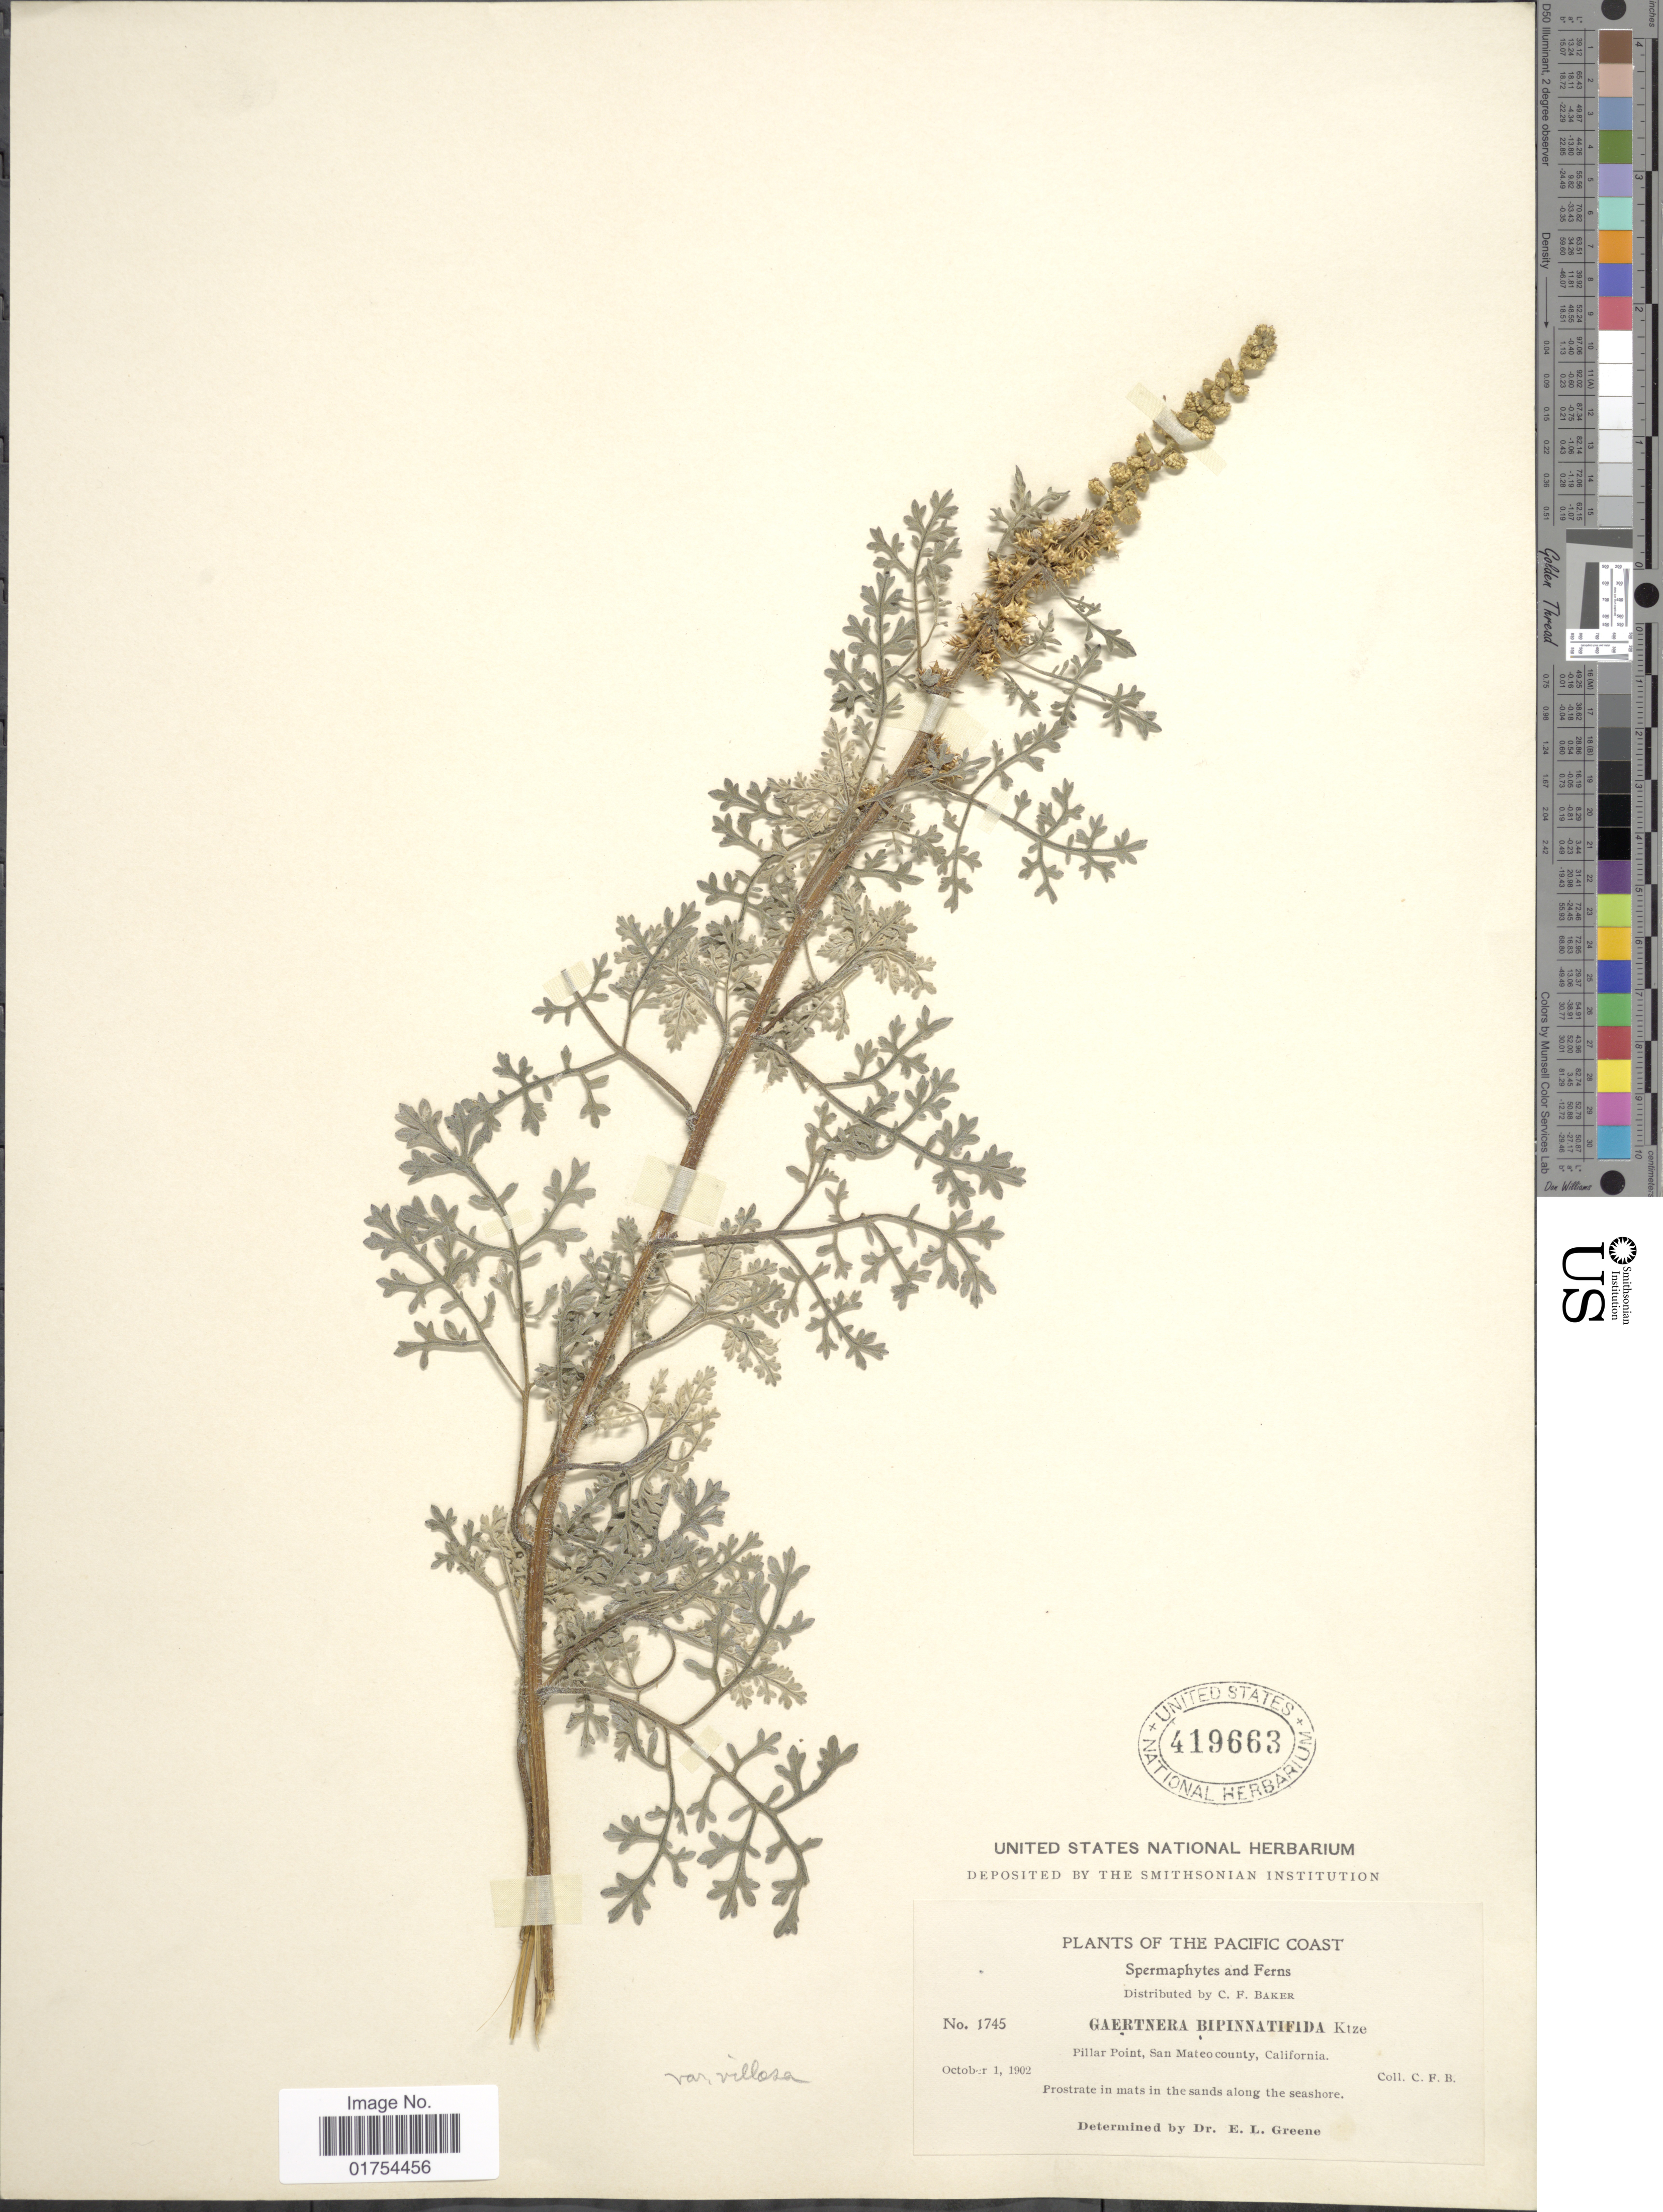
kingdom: Plantae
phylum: Tracheophyta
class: Magnoliopsida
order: Asterales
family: Asteraceae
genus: Franseria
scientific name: Franseria bipinnatifida subsp. villosa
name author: (Rydb.) Eastw.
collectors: C. F. Baker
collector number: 1745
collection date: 1902-10-01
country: United States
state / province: California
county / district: San Mateo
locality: The Pacific Coast, Pillar Point, San Mateo County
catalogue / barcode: US 419663